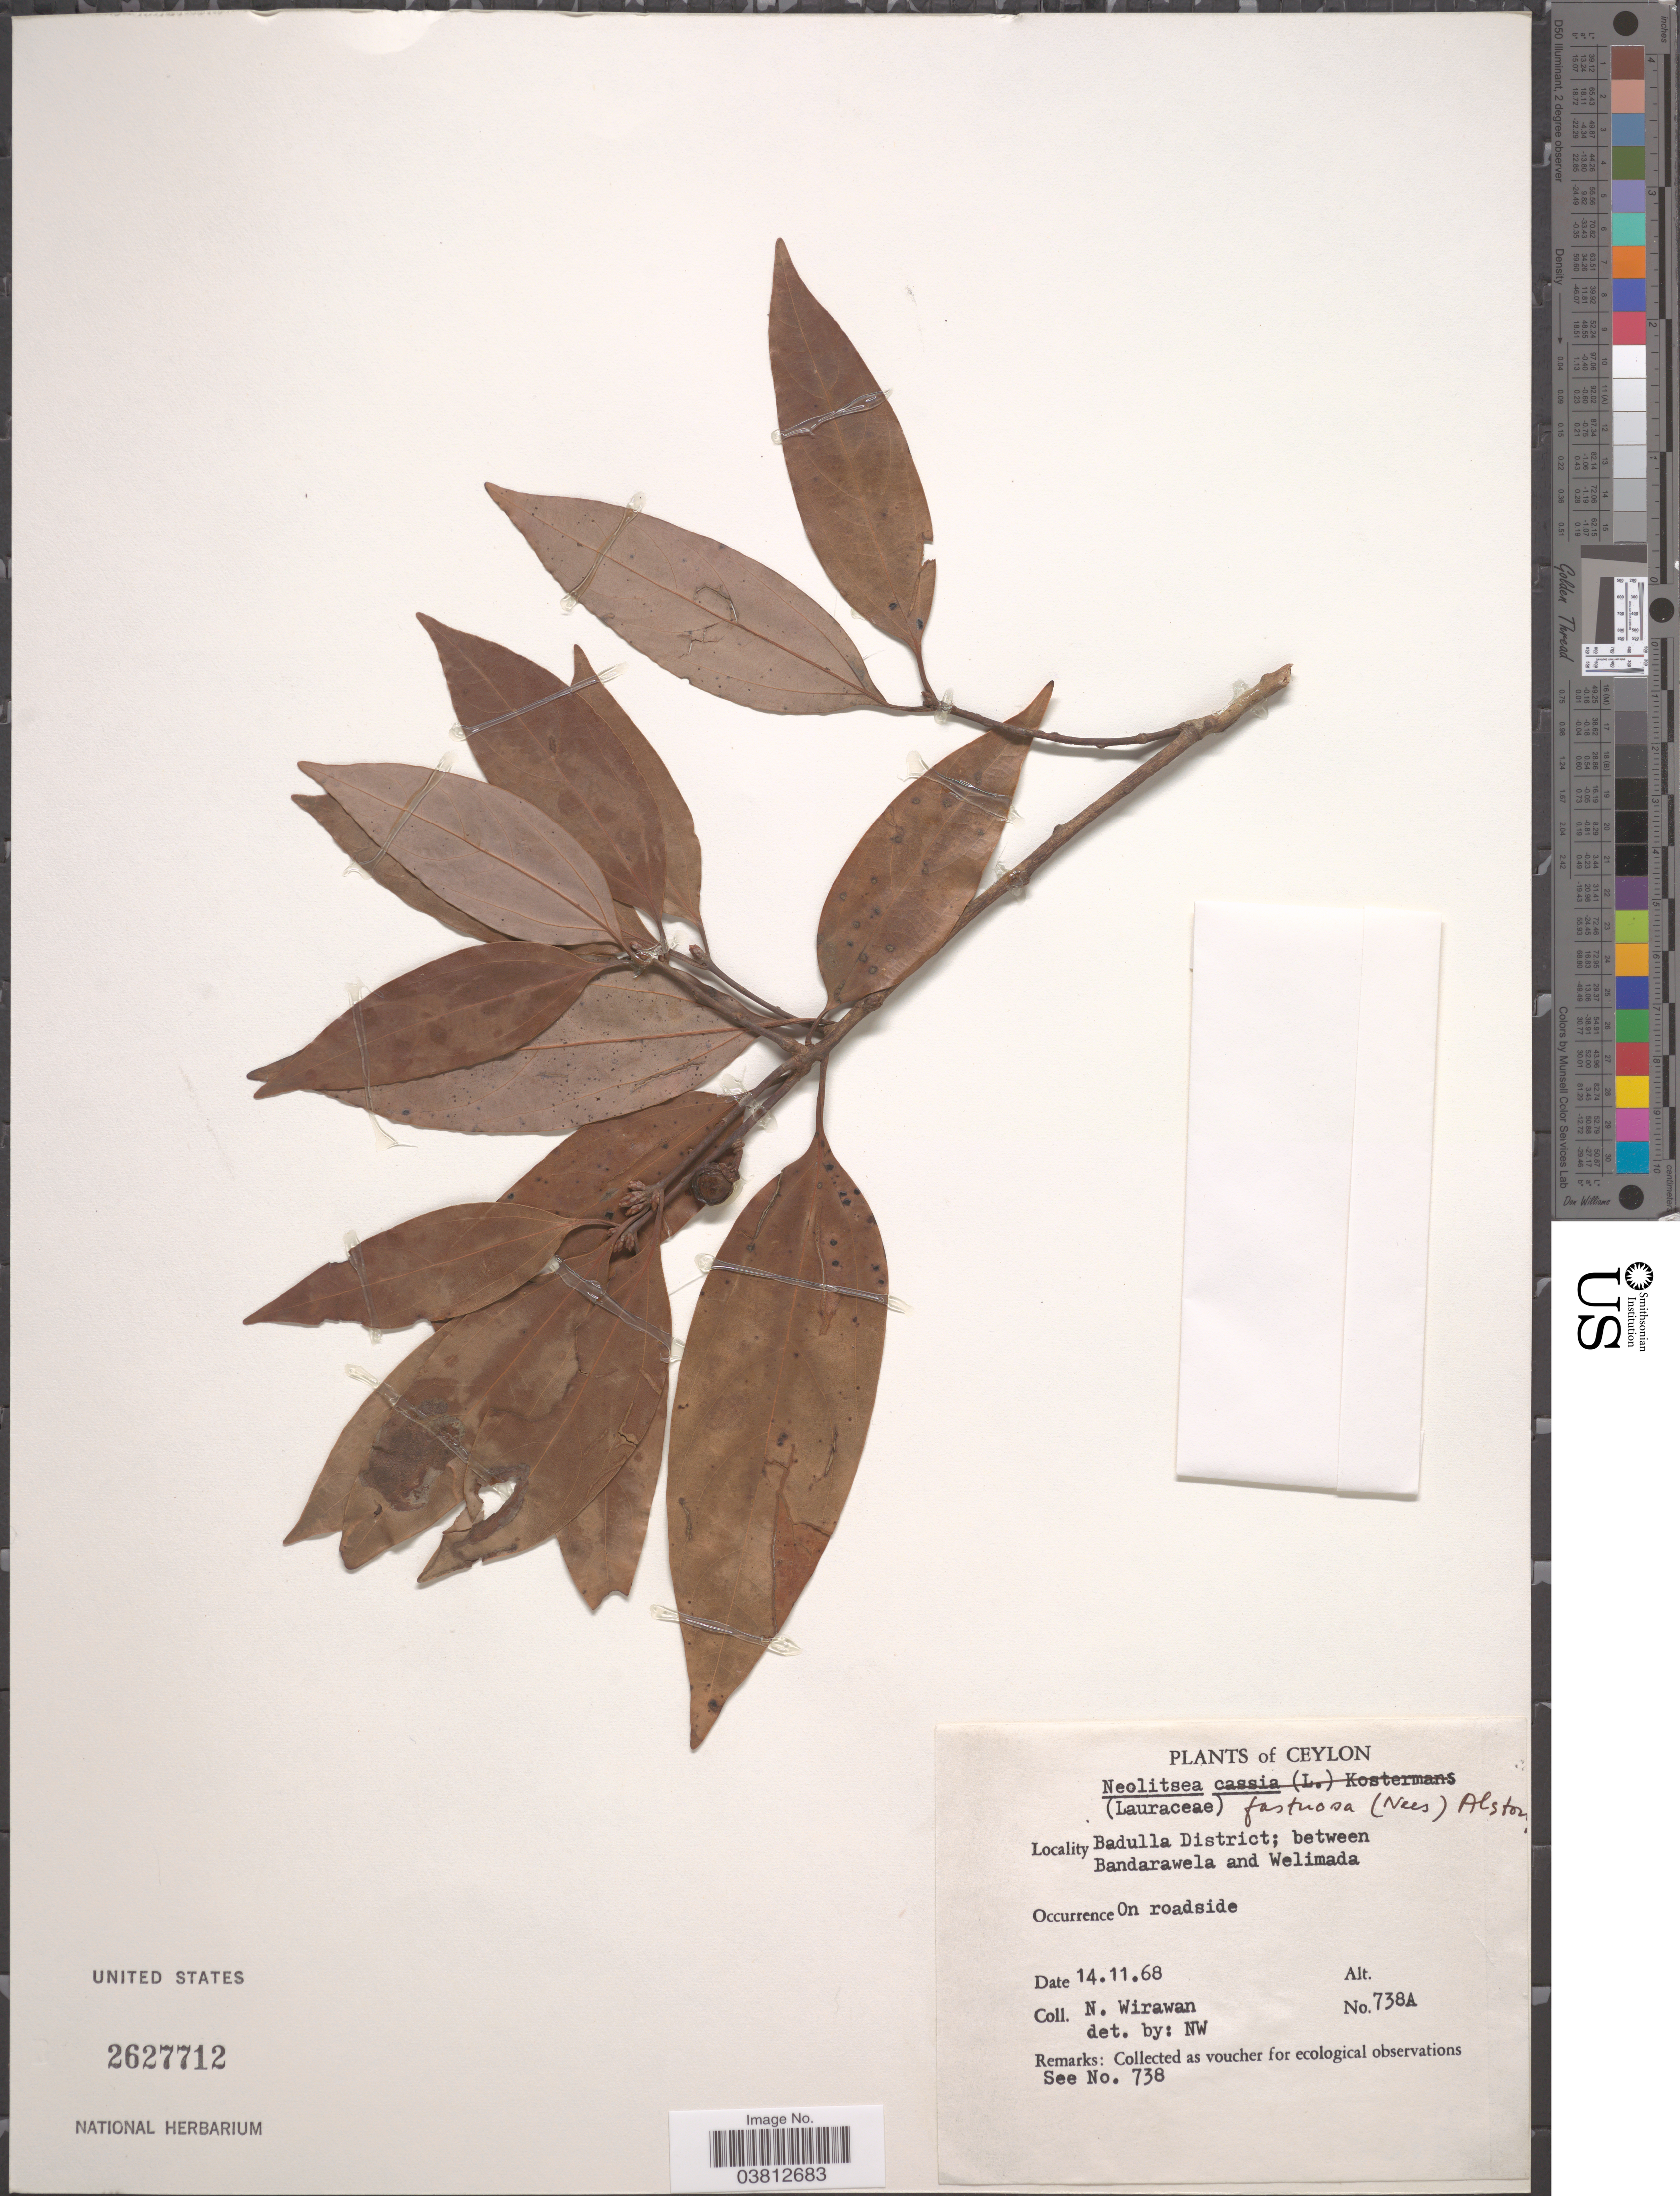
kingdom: Plantae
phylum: Tracheophyta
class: Magnoliopsida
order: Laurales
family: Lauraceae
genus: Neolitsea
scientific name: Neolitsea fastuosa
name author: (Nees) Alston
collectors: N. Wirawan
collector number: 738A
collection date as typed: Transcribed d/m/y: 14/11/68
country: Sri Lanka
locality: Ceylon. Badulla District; between Bandarawela and Welimada. On roadside.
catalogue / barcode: US 2627712